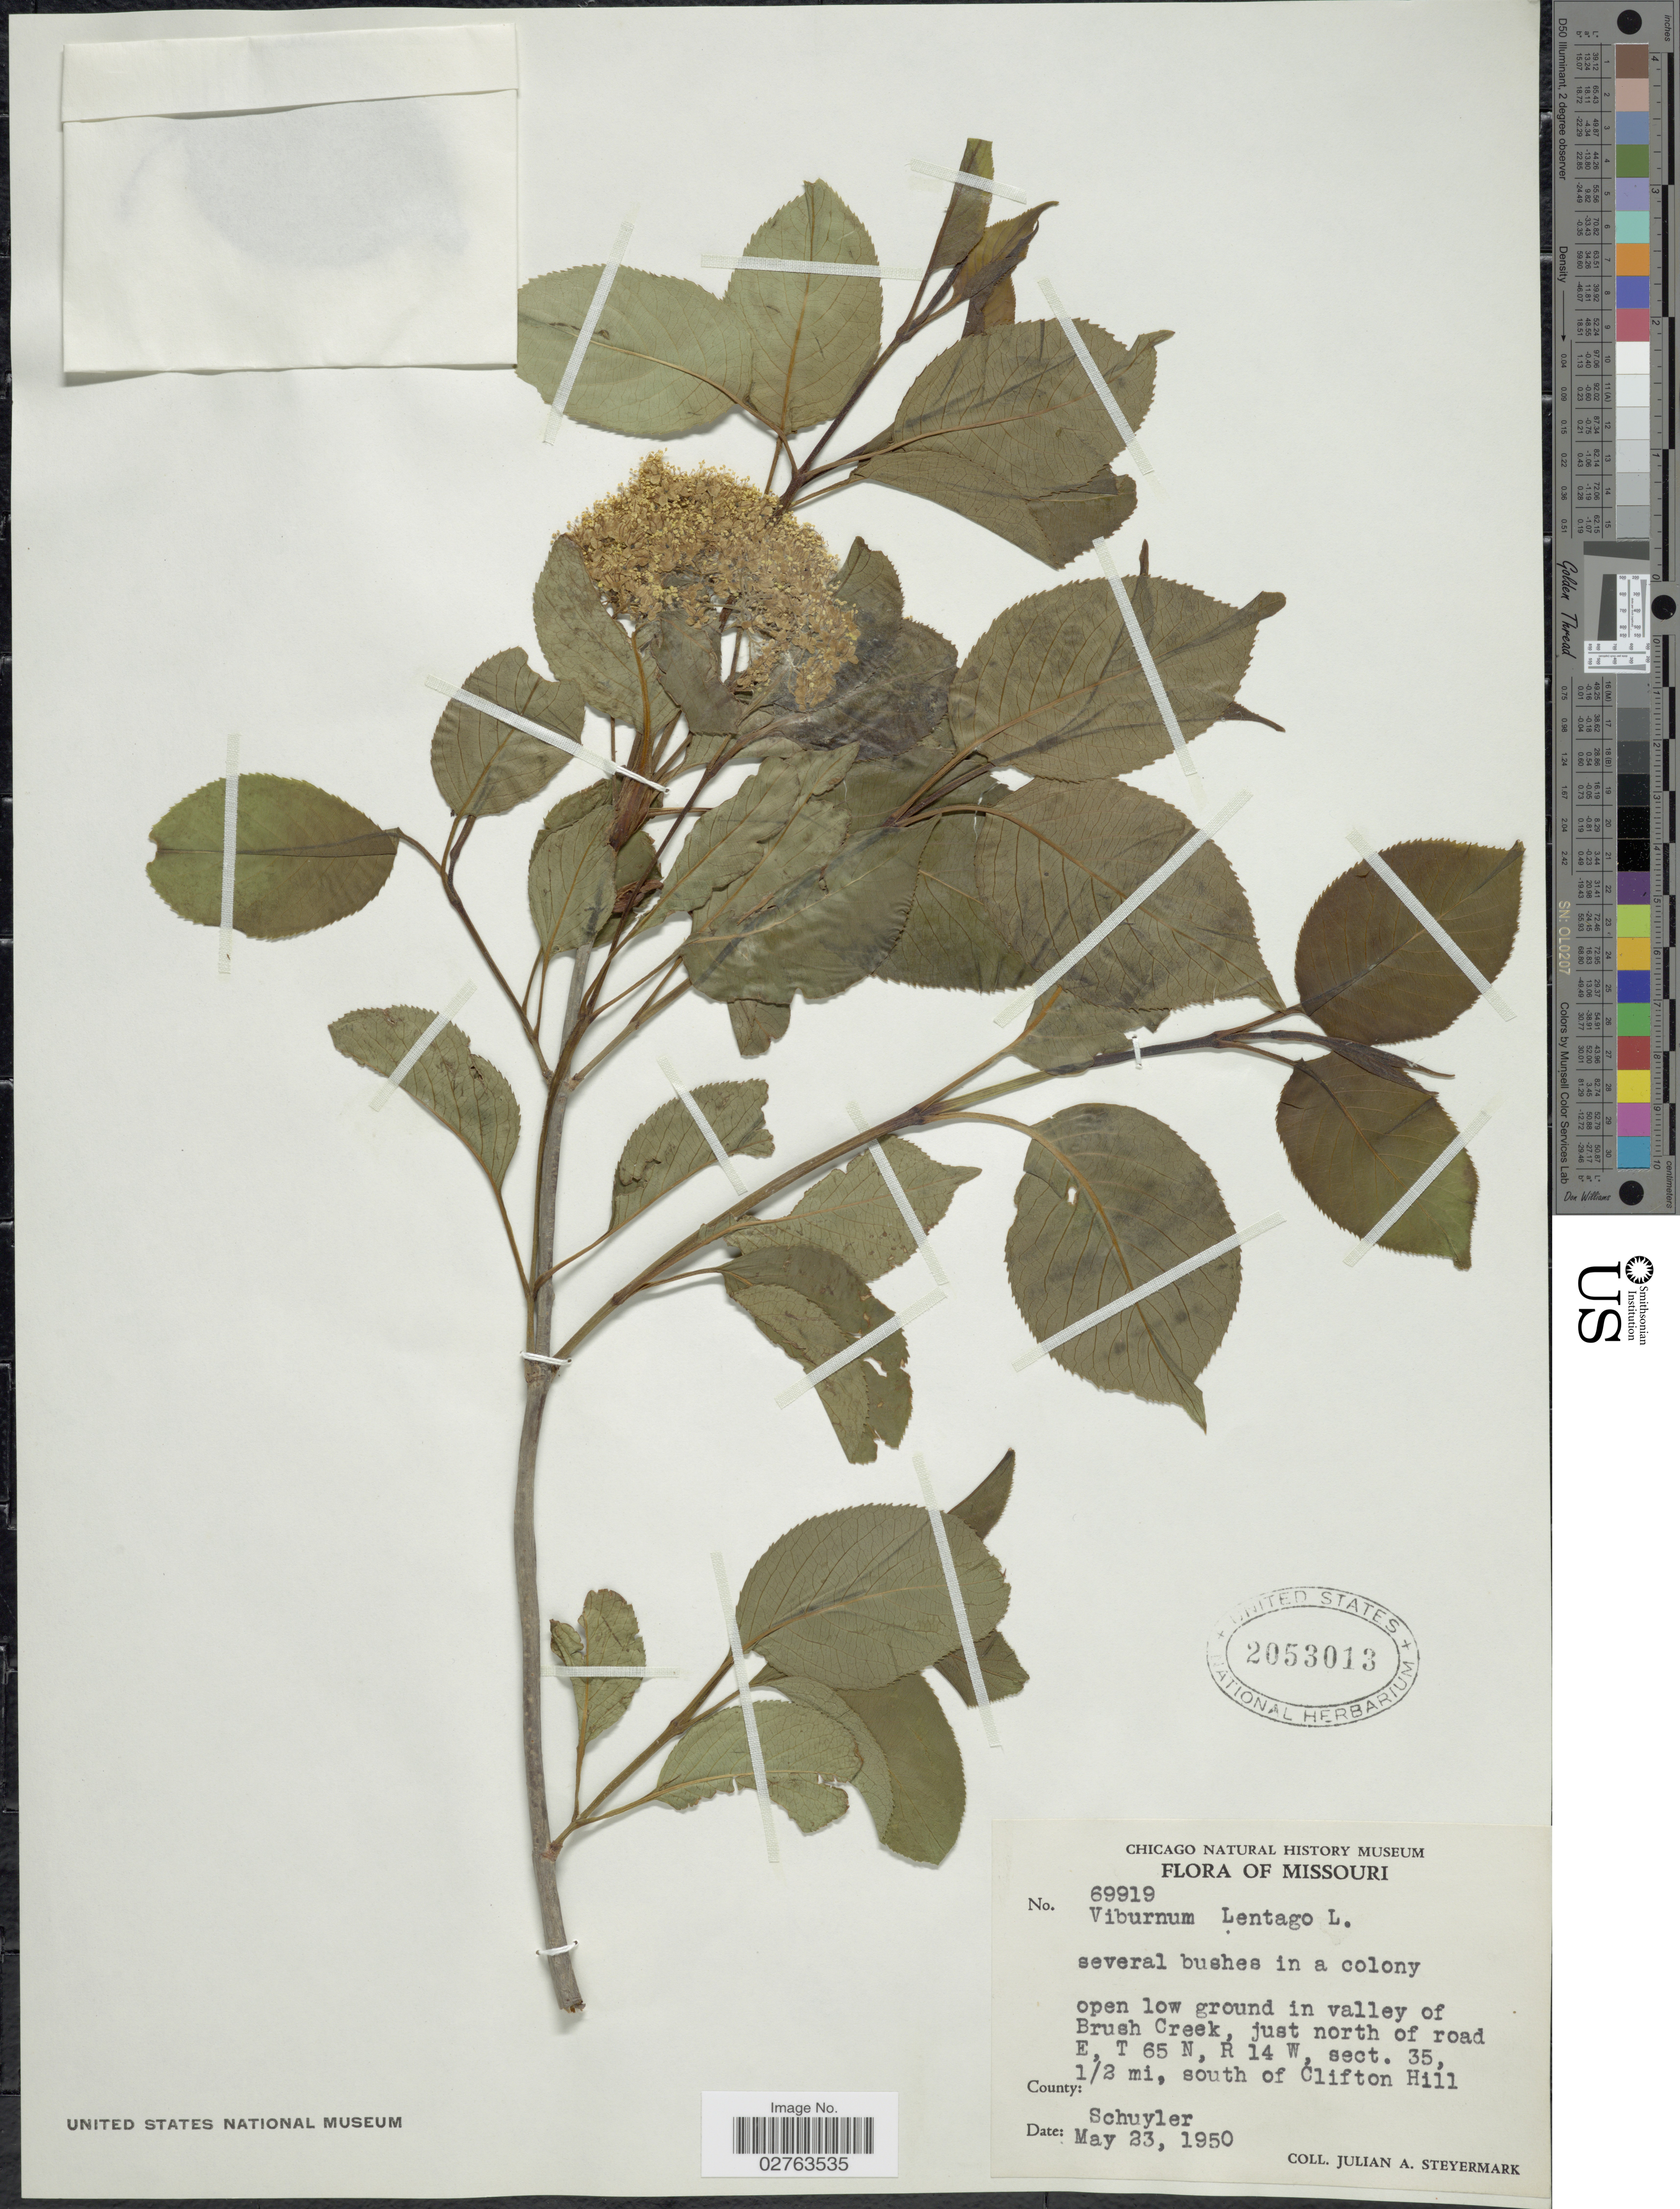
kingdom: Plantae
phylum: Tracheophyta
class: Magnoliopsida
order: Dipsacales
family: Viburnaceae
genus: Viburnum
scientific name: Viburnum lentago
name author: L.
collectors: J. Steyermark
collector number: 69919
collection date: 1950-05-23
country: United States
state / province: Missouri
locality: In valley of Brush Creek, just north of road E, T 65 N, R 14 W, sect. 35, ½ mi., south of Clifton Hill. County: Schuyler.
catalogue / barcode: US 2053013